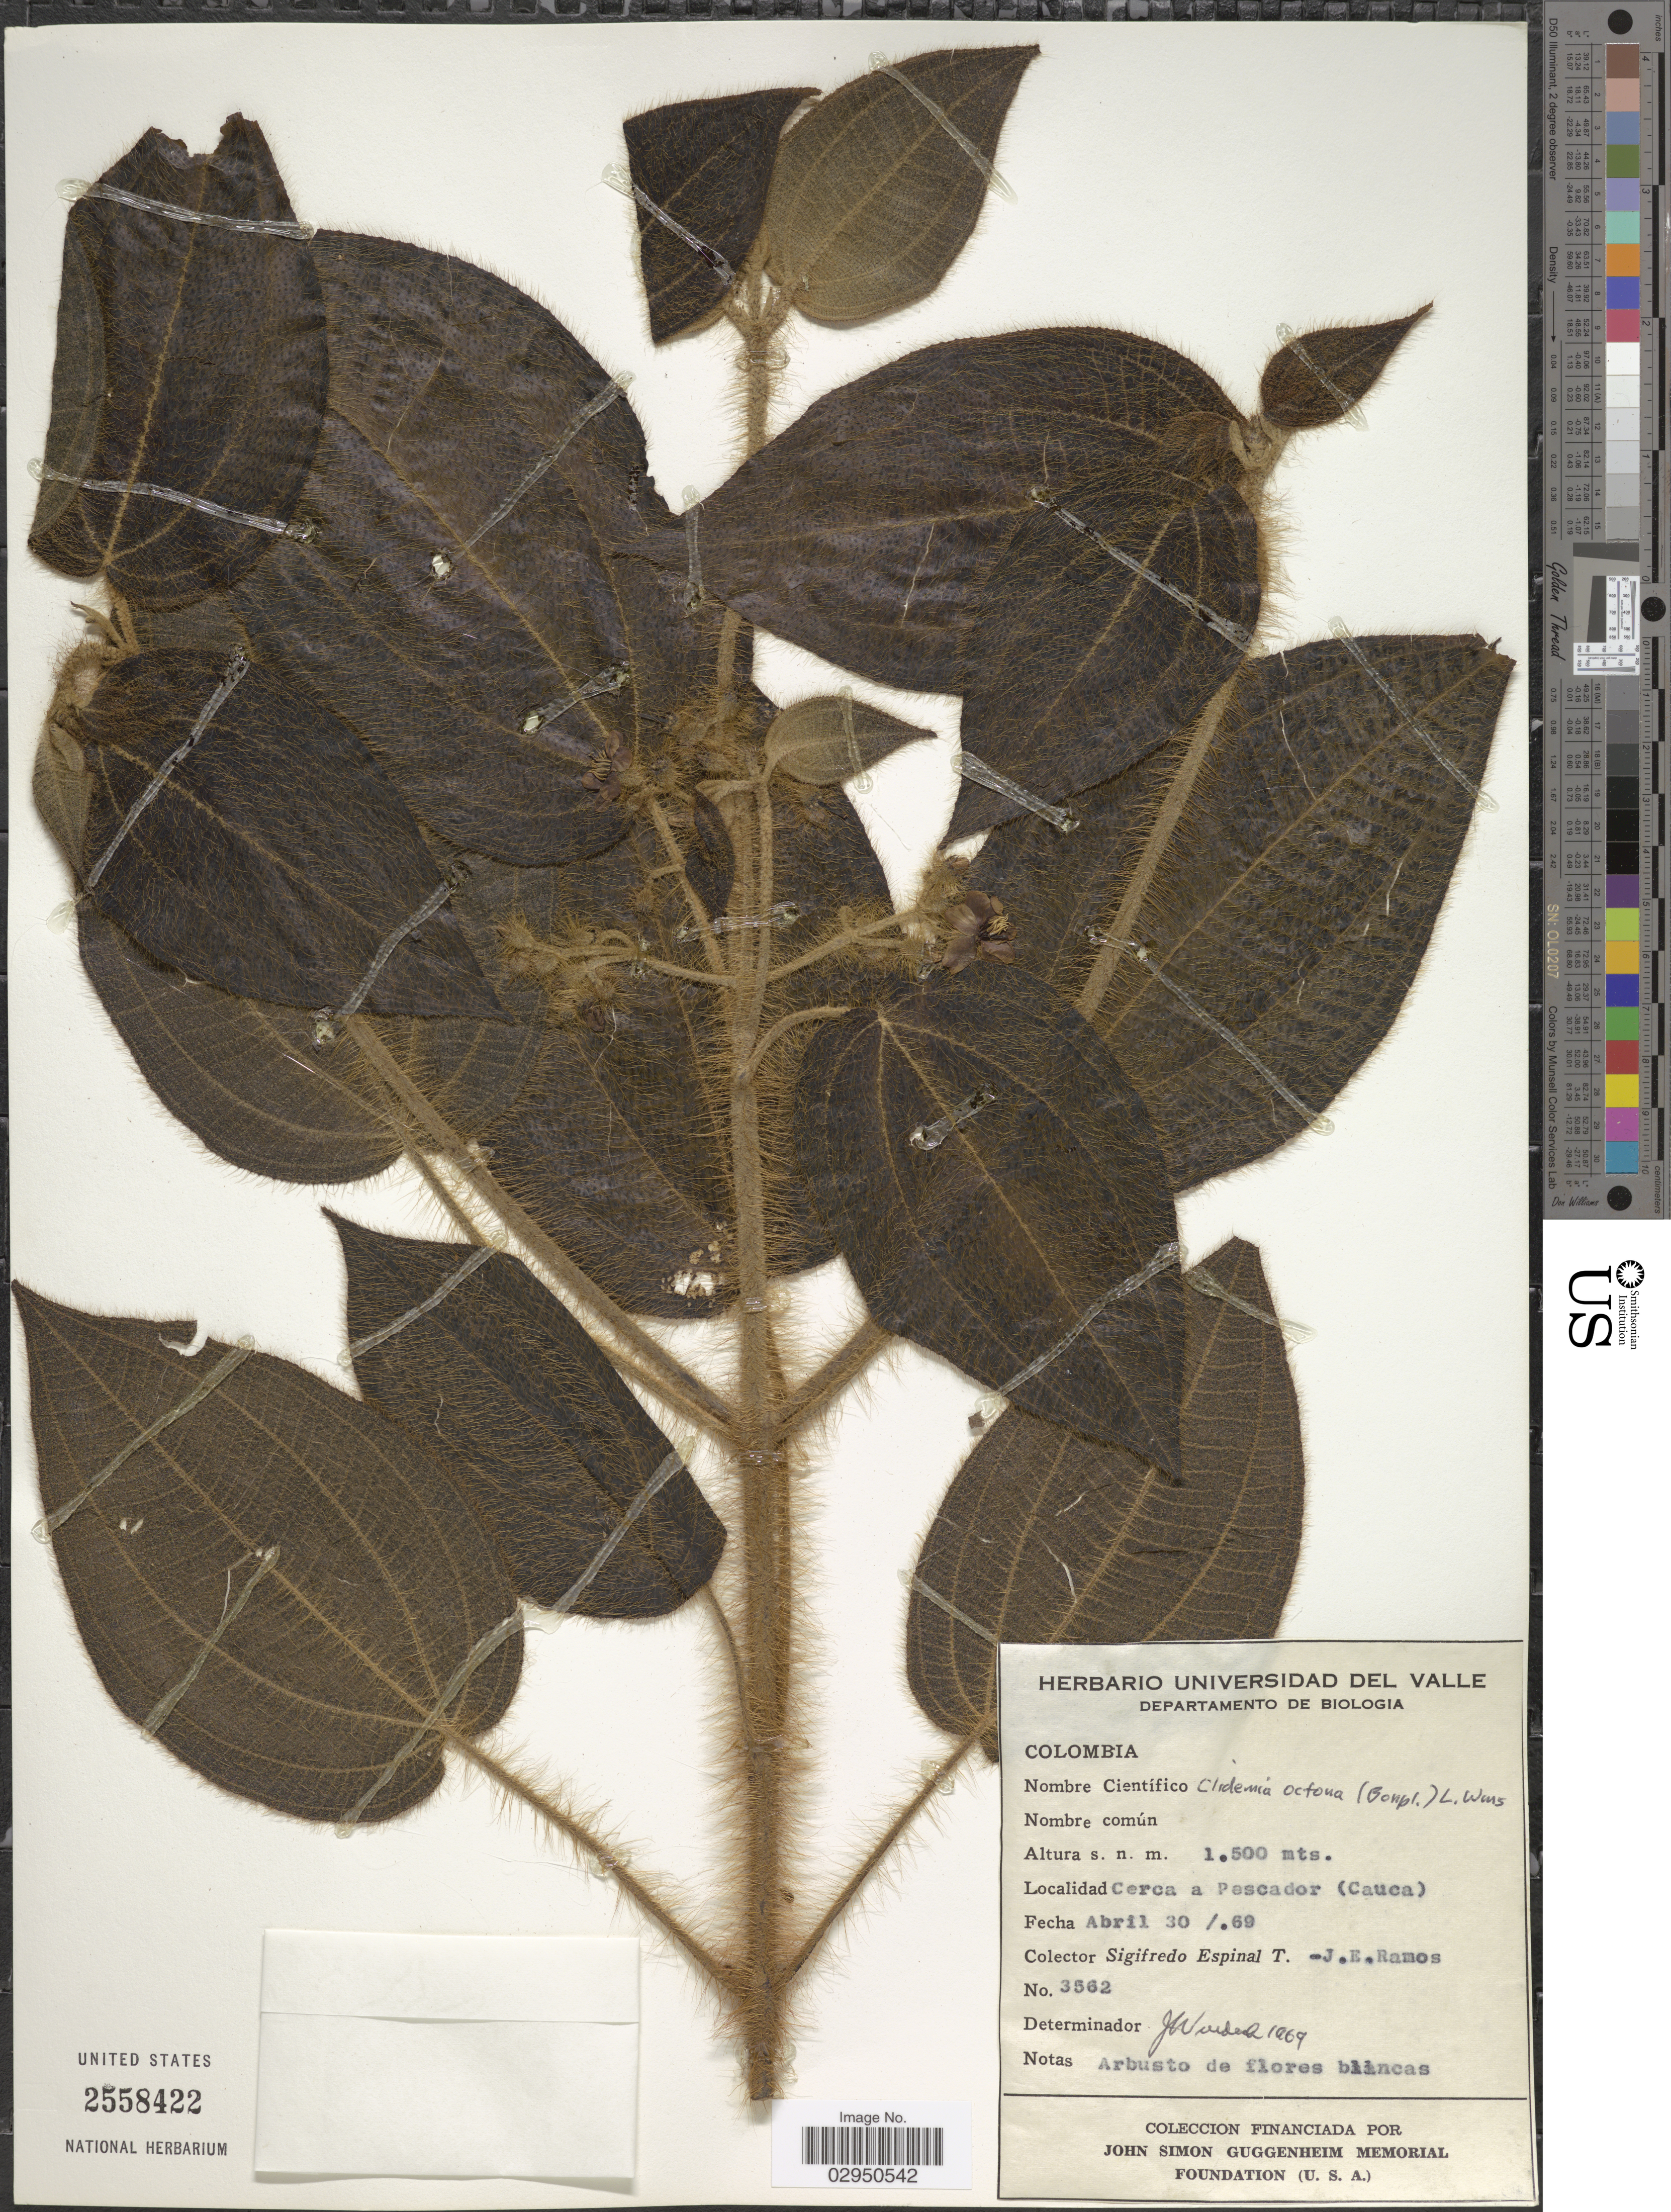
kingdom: Plantae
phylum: Tracheophyta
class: Magnoliopsida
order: Myrtales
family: Melastomataceae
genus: Clidemia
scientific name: Clidemia octona subsp. octona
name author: (Bonpl.) L.O. Williams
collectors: L. S. Espinal & J. E. Ramos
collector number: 3562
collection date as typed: Transcribed d/m/y: 30/4/69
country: Colombia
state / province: Cauca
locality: Cerca a Pescador.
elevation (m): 1500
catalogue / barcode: US 2558422